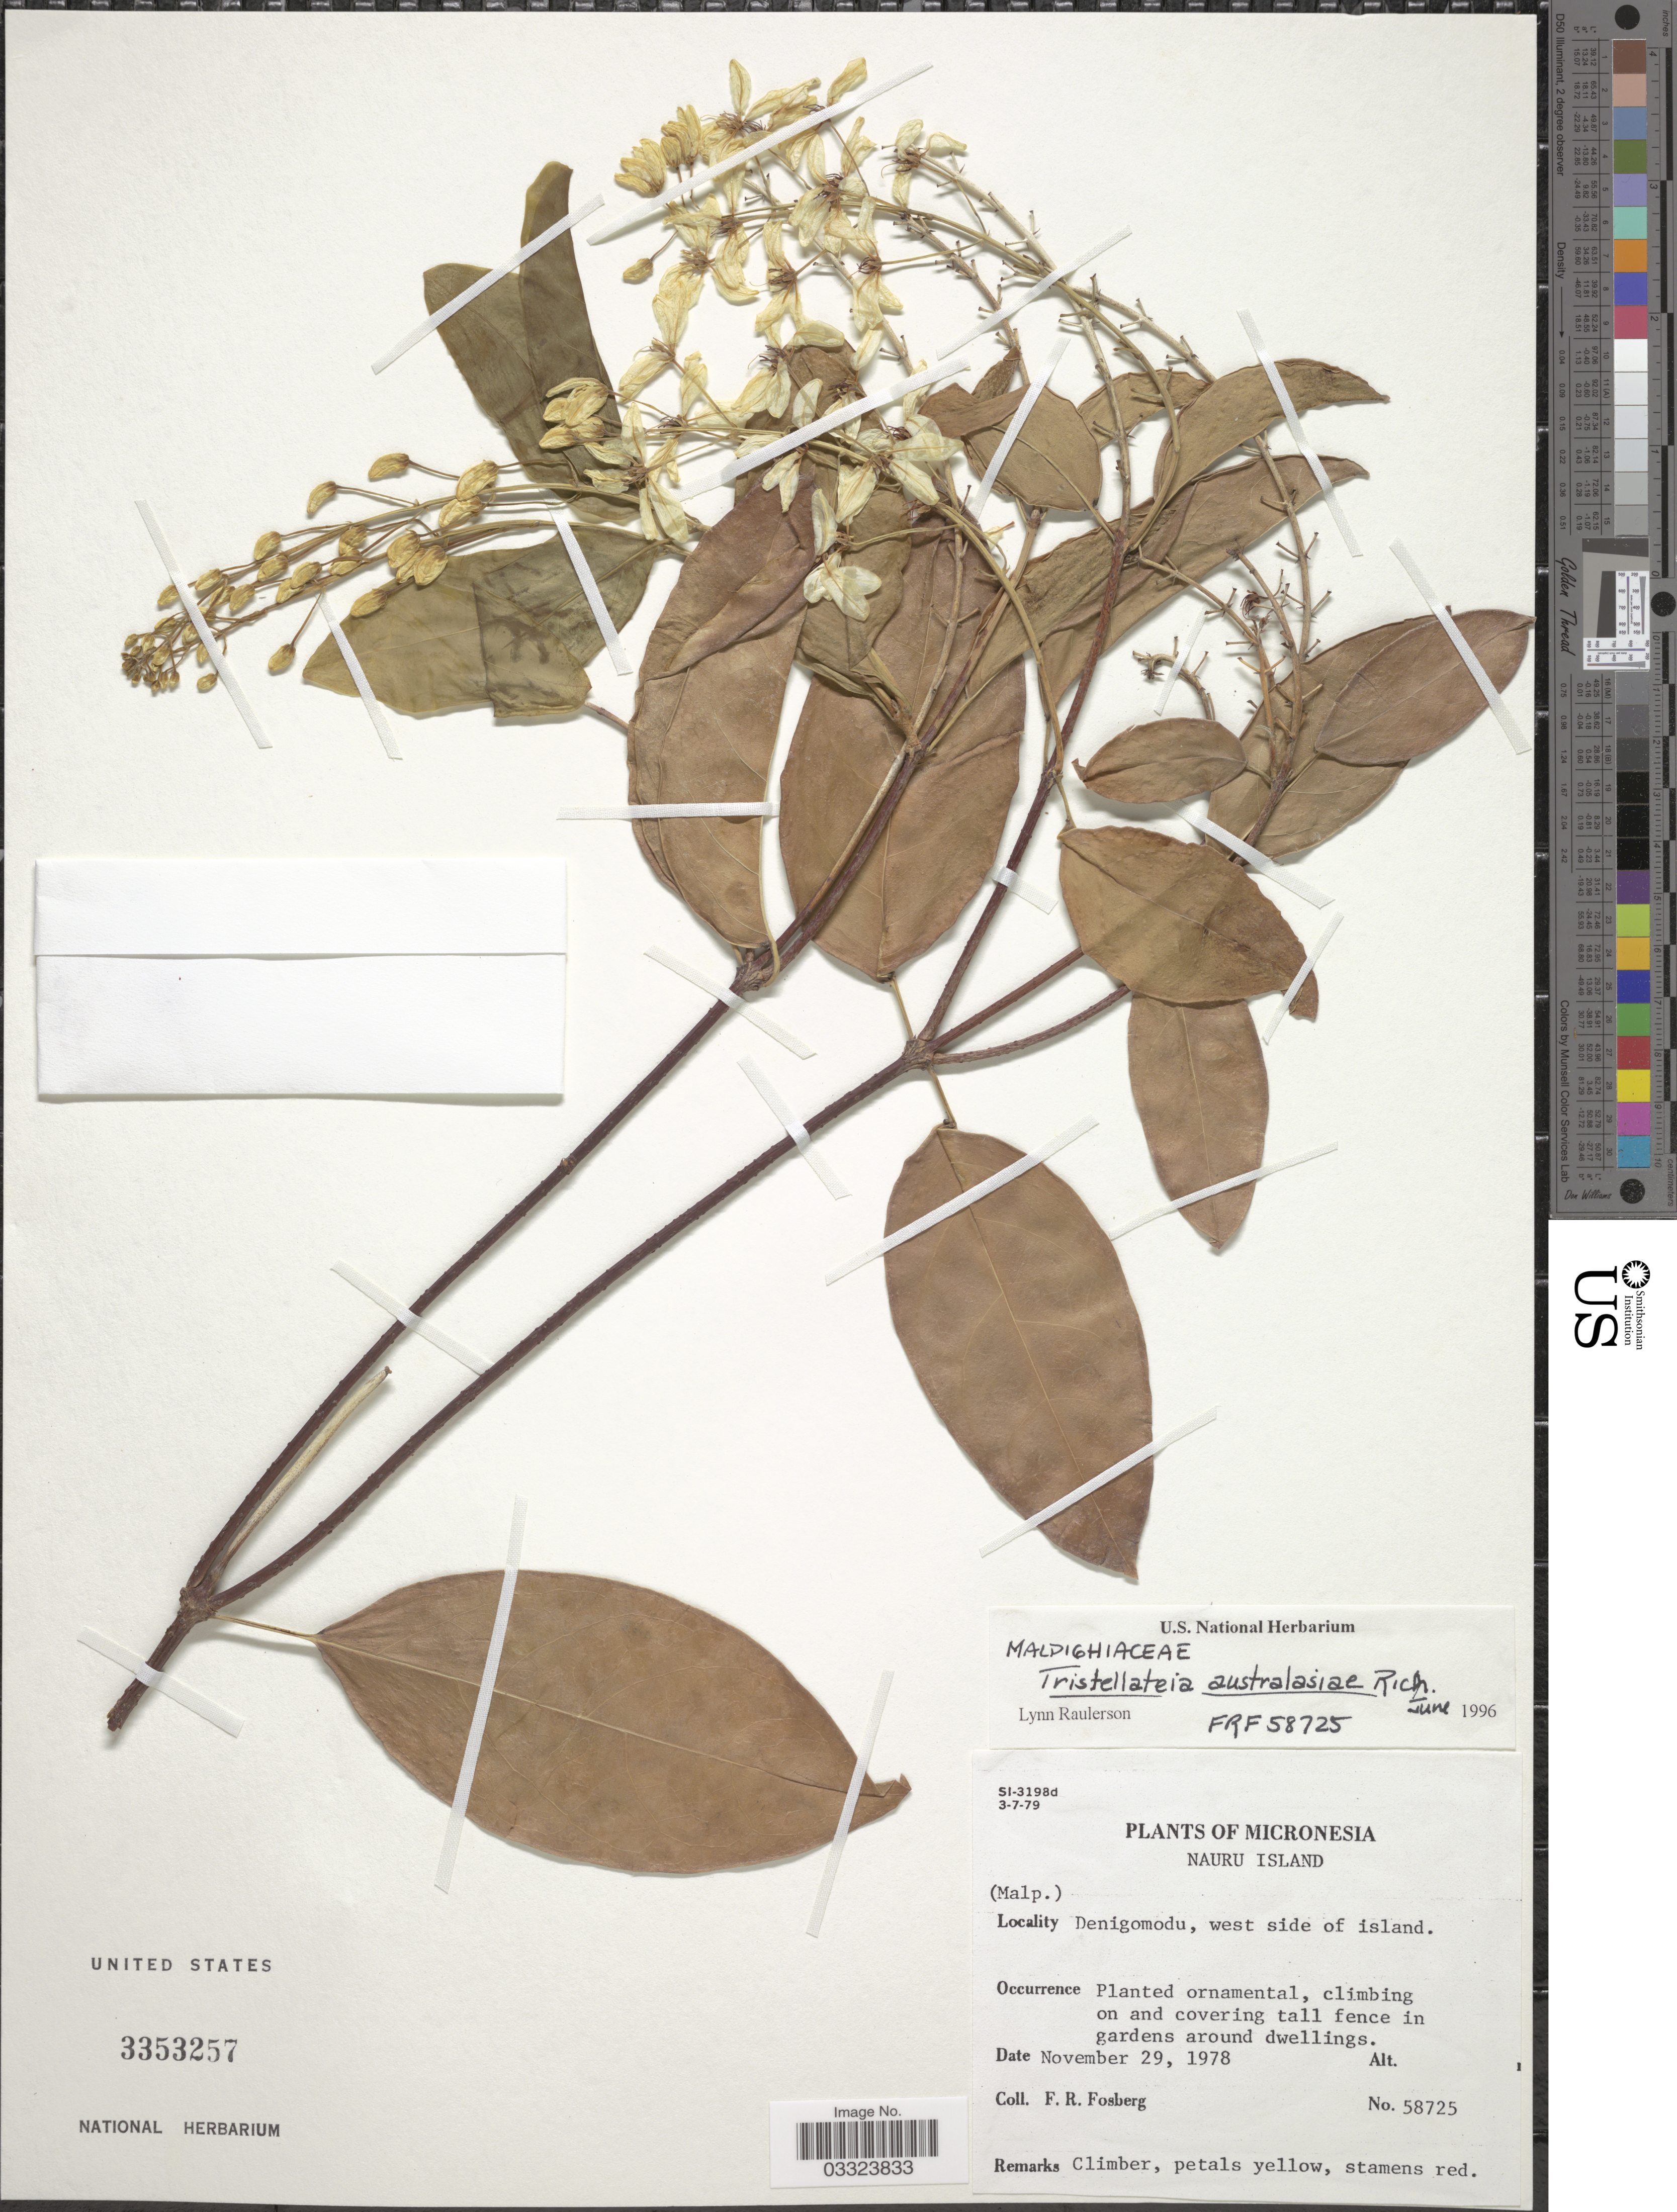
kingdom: Plantae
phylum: Tracheophyta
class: Magnoliopsida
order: Malpighiales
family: Malpighiaceae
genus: Tristellateia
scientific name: Tristellateia australasiae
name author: A. Rich.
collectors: F. R. Fosberg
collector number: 58725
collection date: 1978-11-29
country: Nauru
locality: Micronesia. Nauru Island. Denigomodu, west side of island.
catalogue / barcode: US 3353257